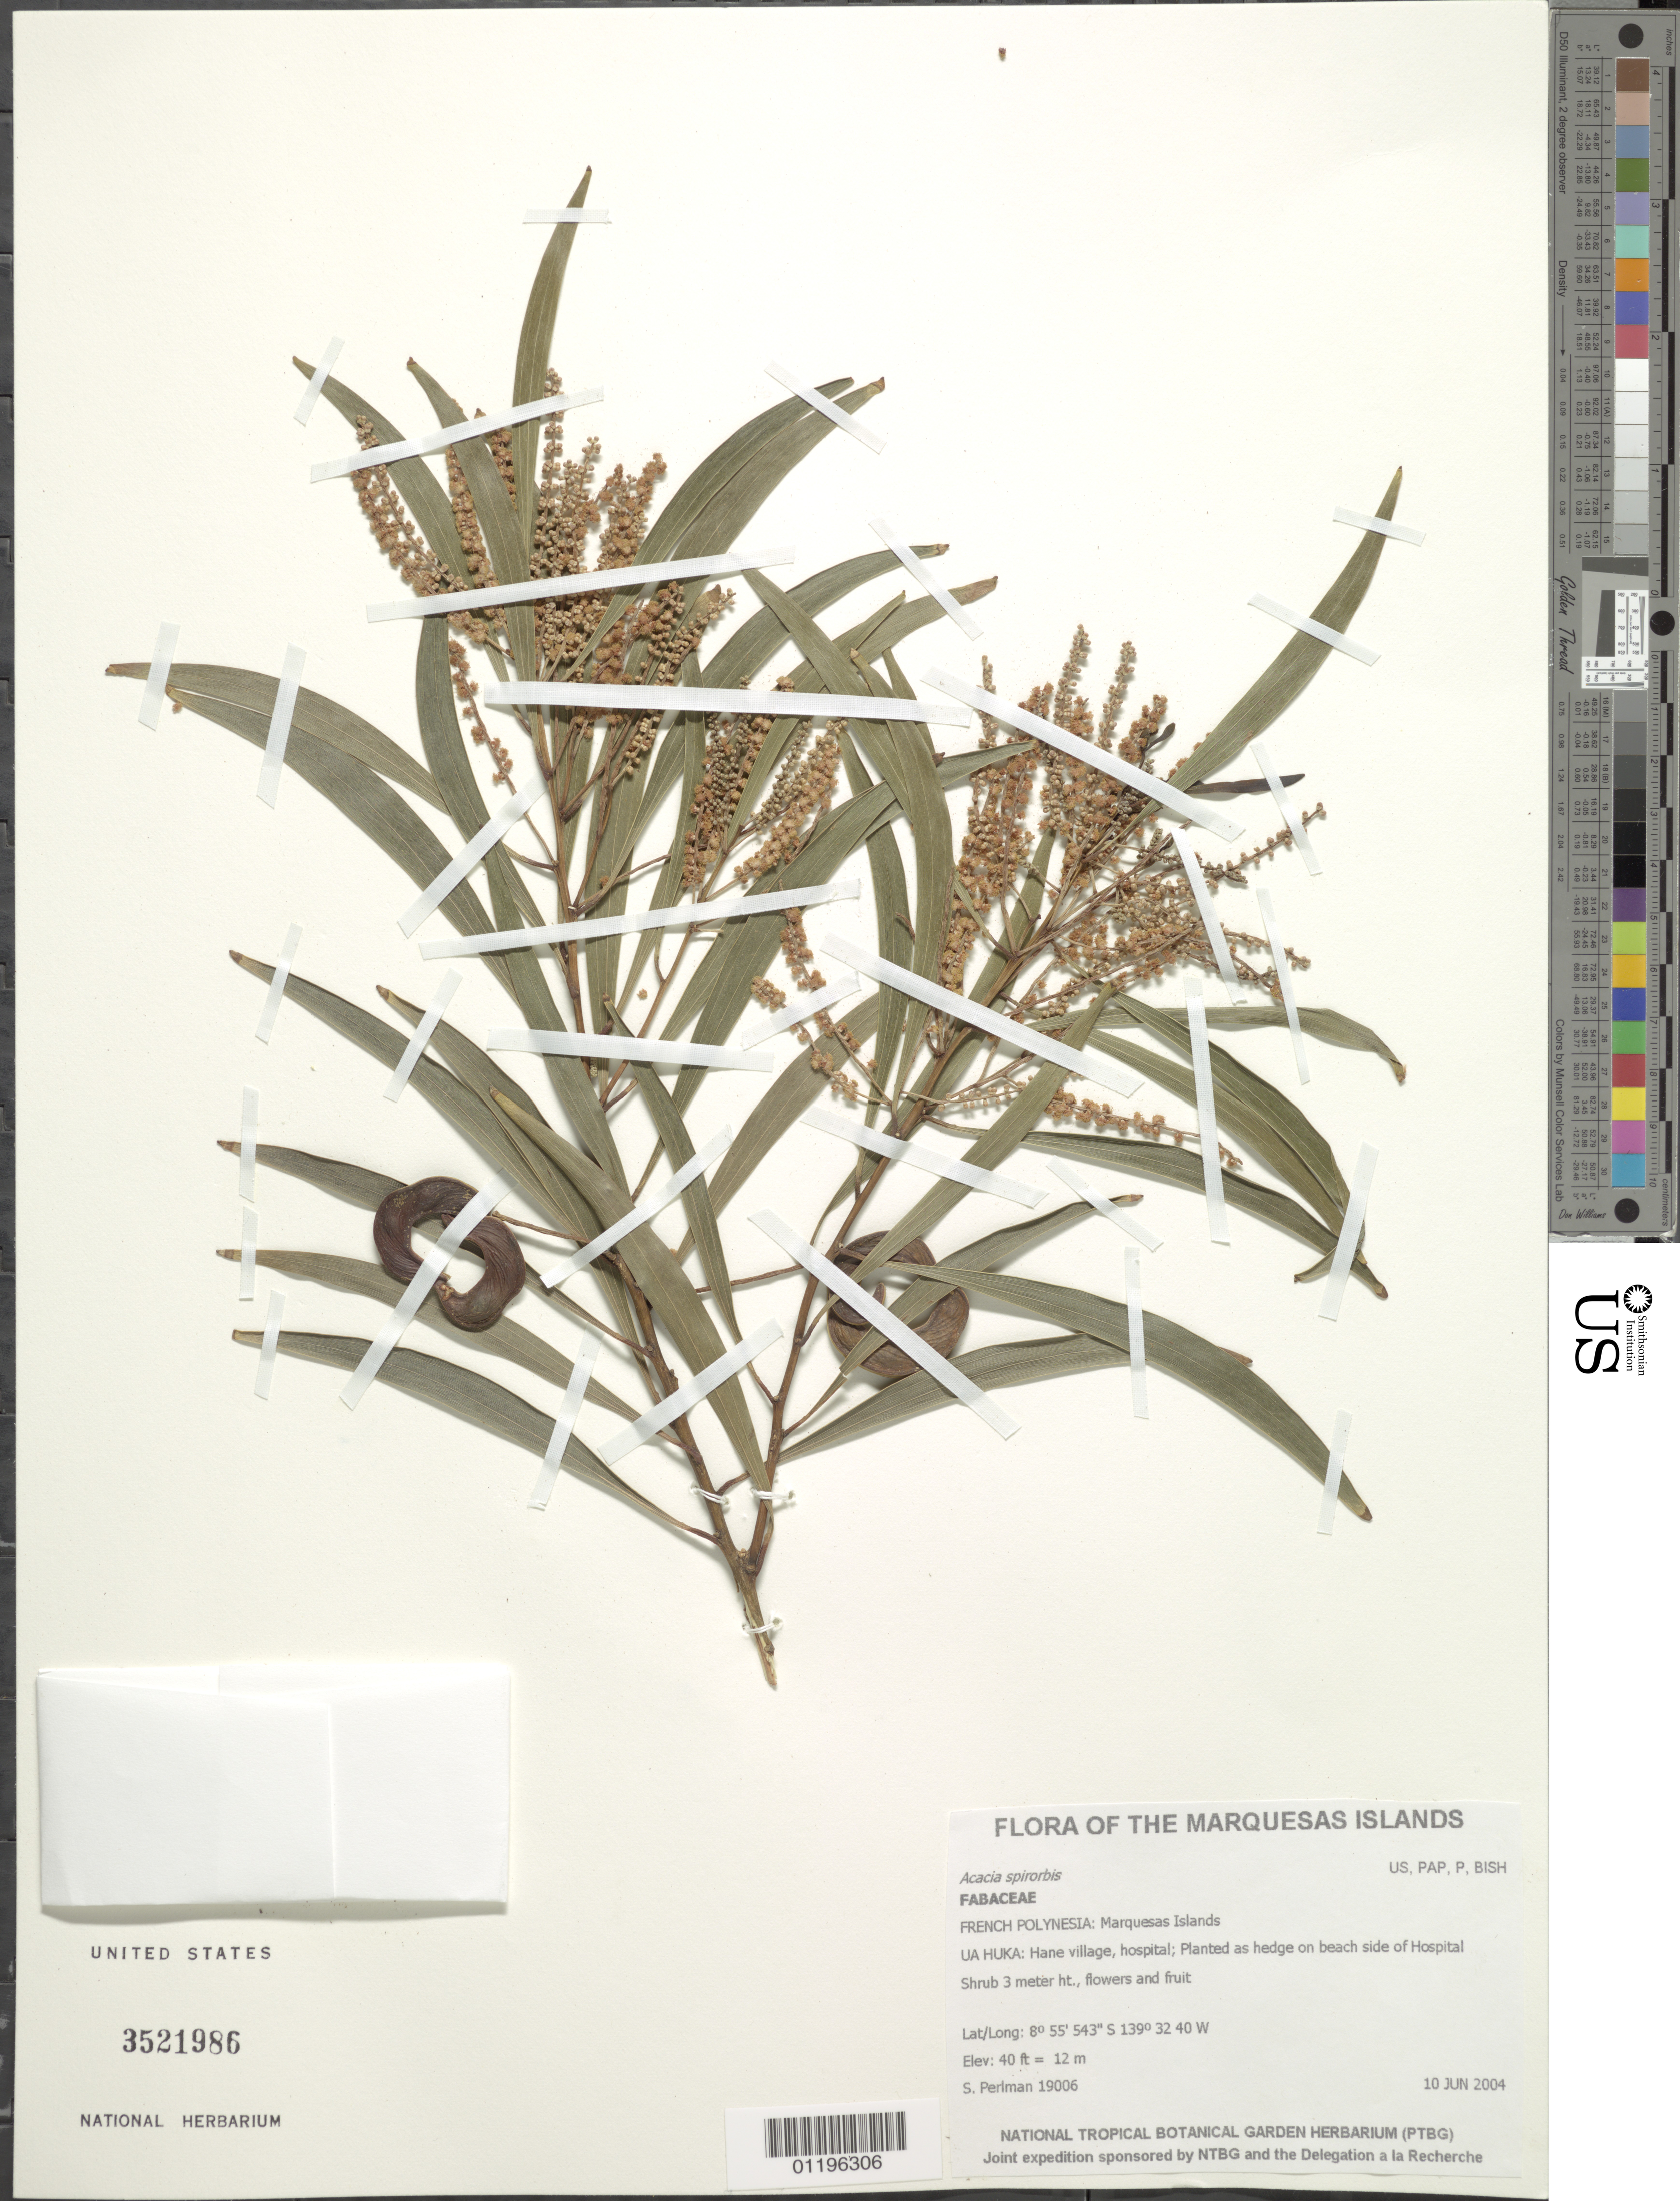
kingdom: Plantae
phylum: Tracheophyta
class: Magnoliopsida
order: Fabales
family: Fabaceae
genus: Acacia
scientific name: Acacia spirorbis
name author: Labill.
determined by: Lorence, David H., (PTBG), National Tropical Botanical Garden (UNITED STATES)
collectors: S. P. Perlman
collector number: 19006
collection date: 2004-06-10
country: French Polynesia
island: Ua Huka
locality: Hane village, hospital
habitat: Planted as hedge on beach side of Hospital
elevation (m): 12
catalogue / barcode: US 3521986